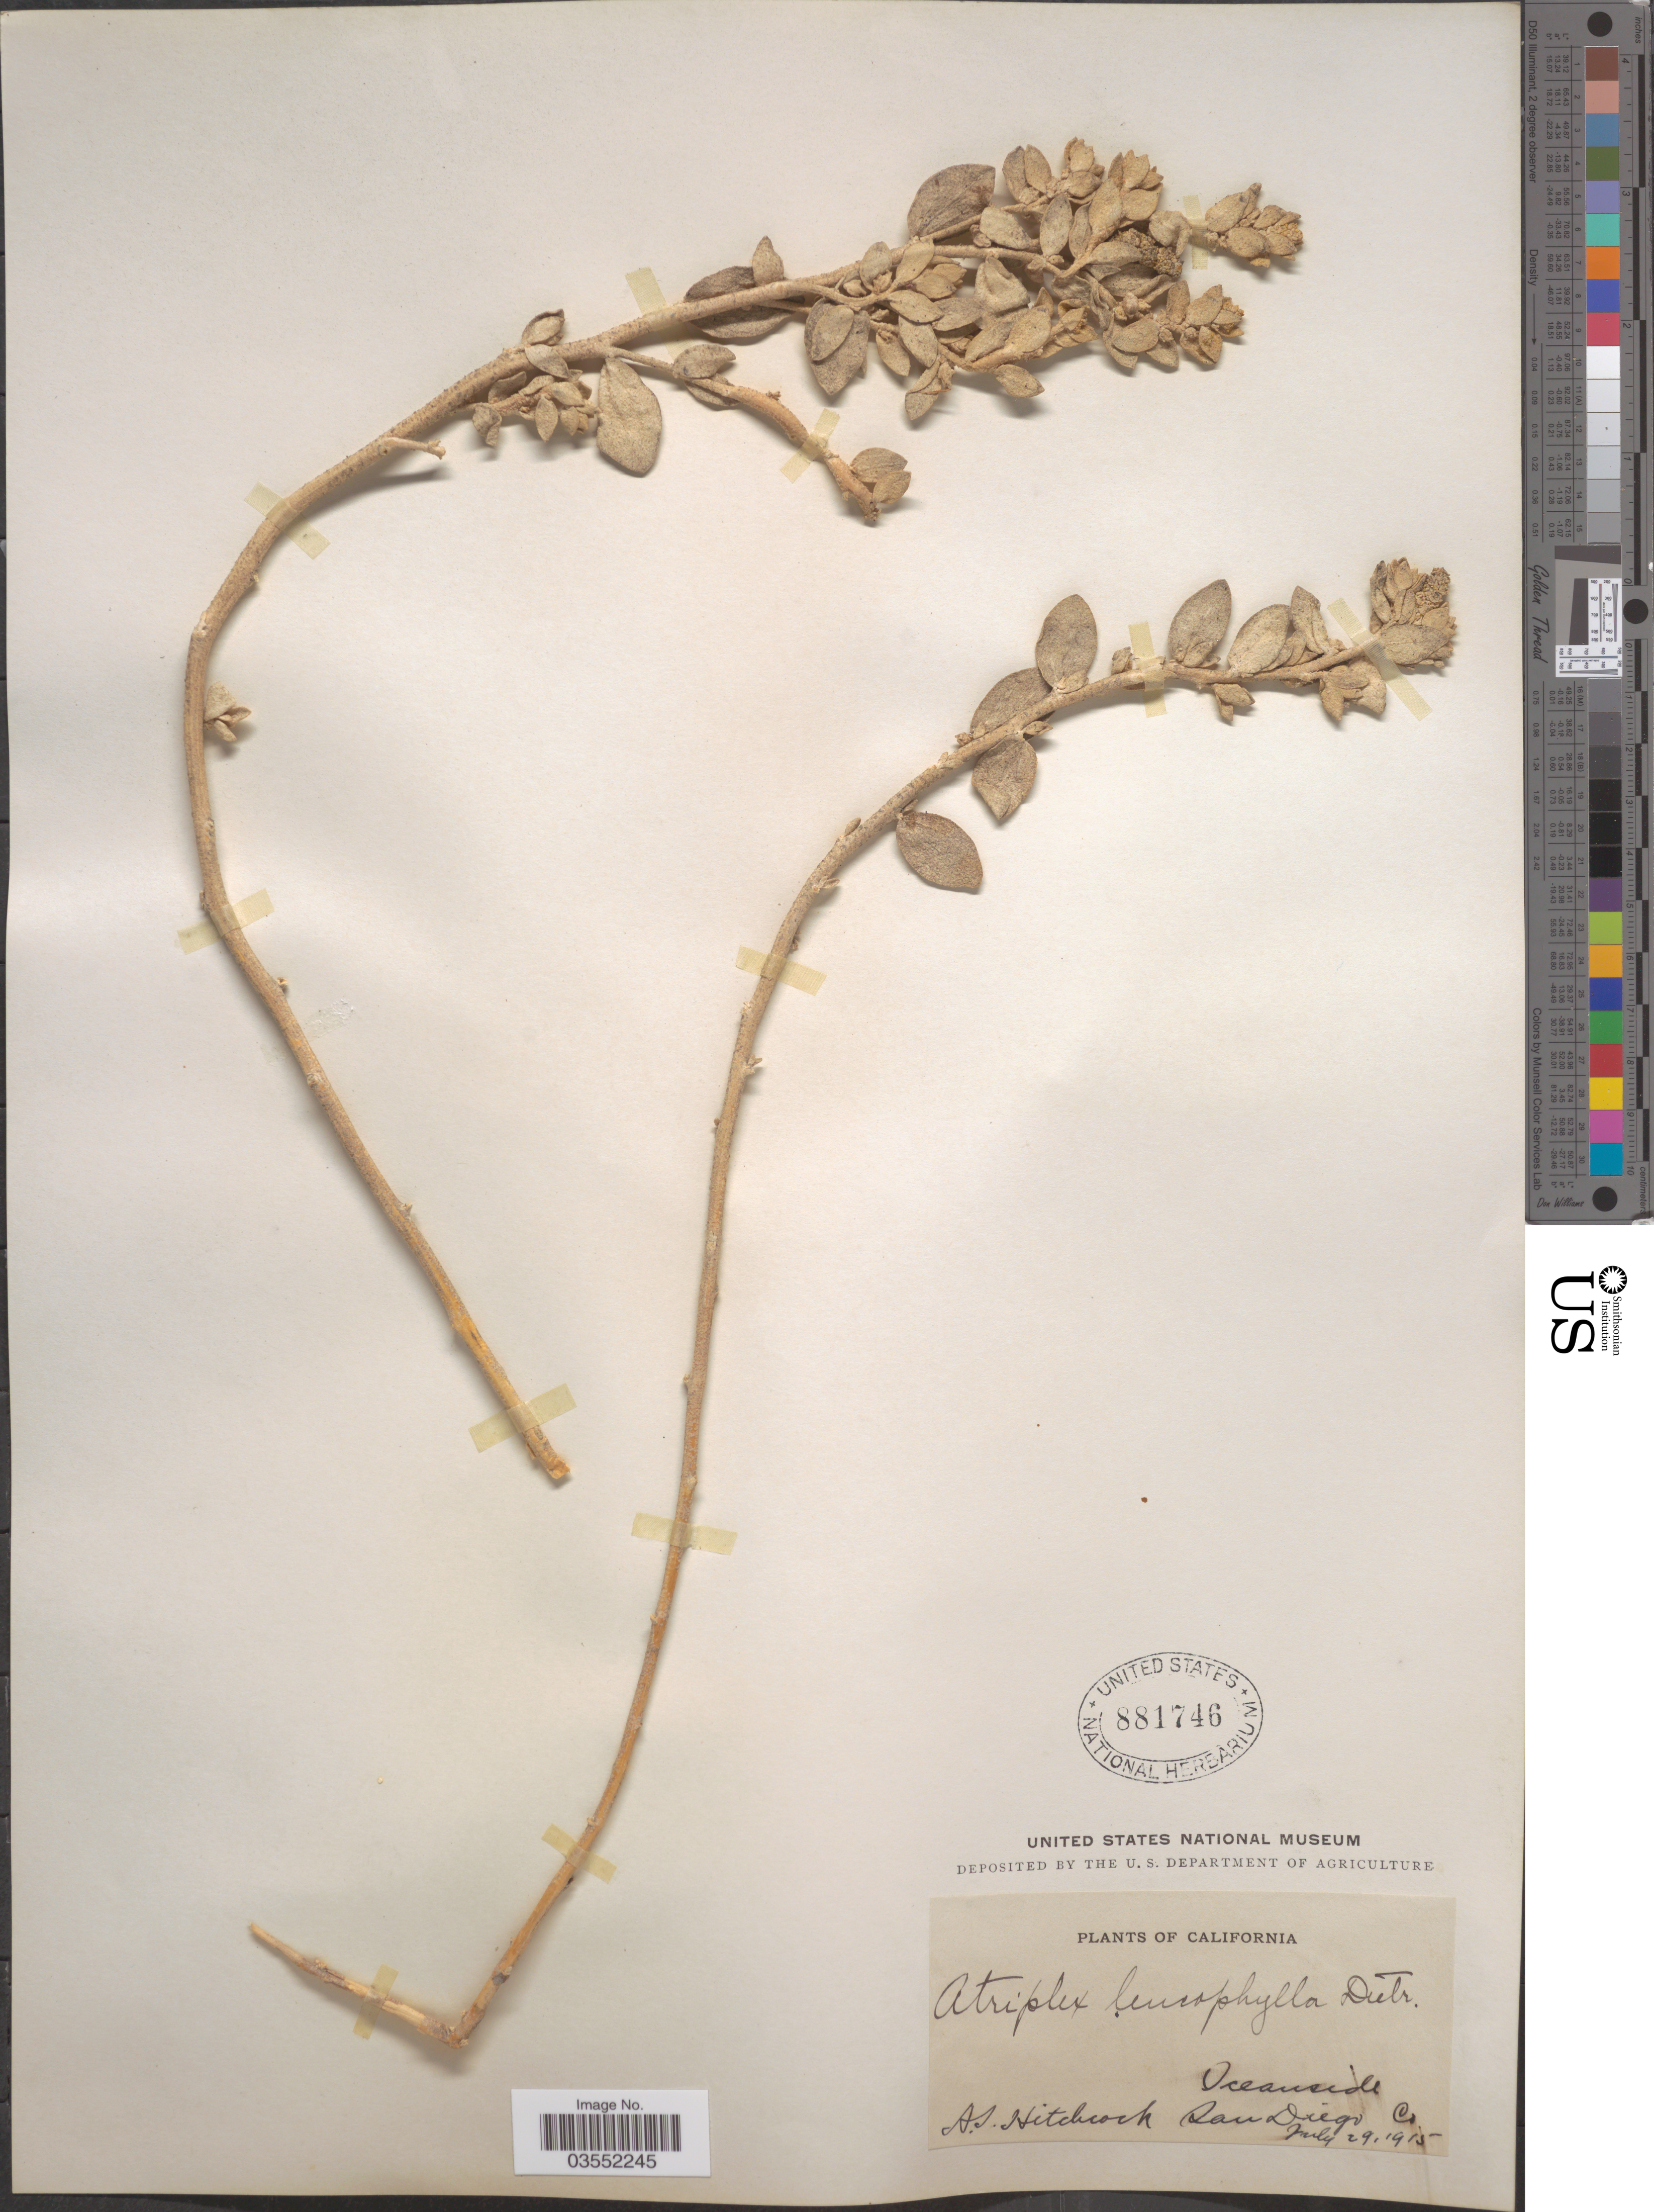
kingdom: Plantae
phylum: Tracheophyta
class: Magnoliopsida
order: Caryophyllales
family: Amaranthaceae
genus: Atriplex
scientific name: Atriplex leucophylla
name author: (Moq.) D. Dietr.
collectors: A. S. Hitchcock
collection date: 1915-07-29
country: United States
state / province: California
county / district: San Diego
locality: Oceanside. San Diego Co.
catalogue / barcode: US 881746